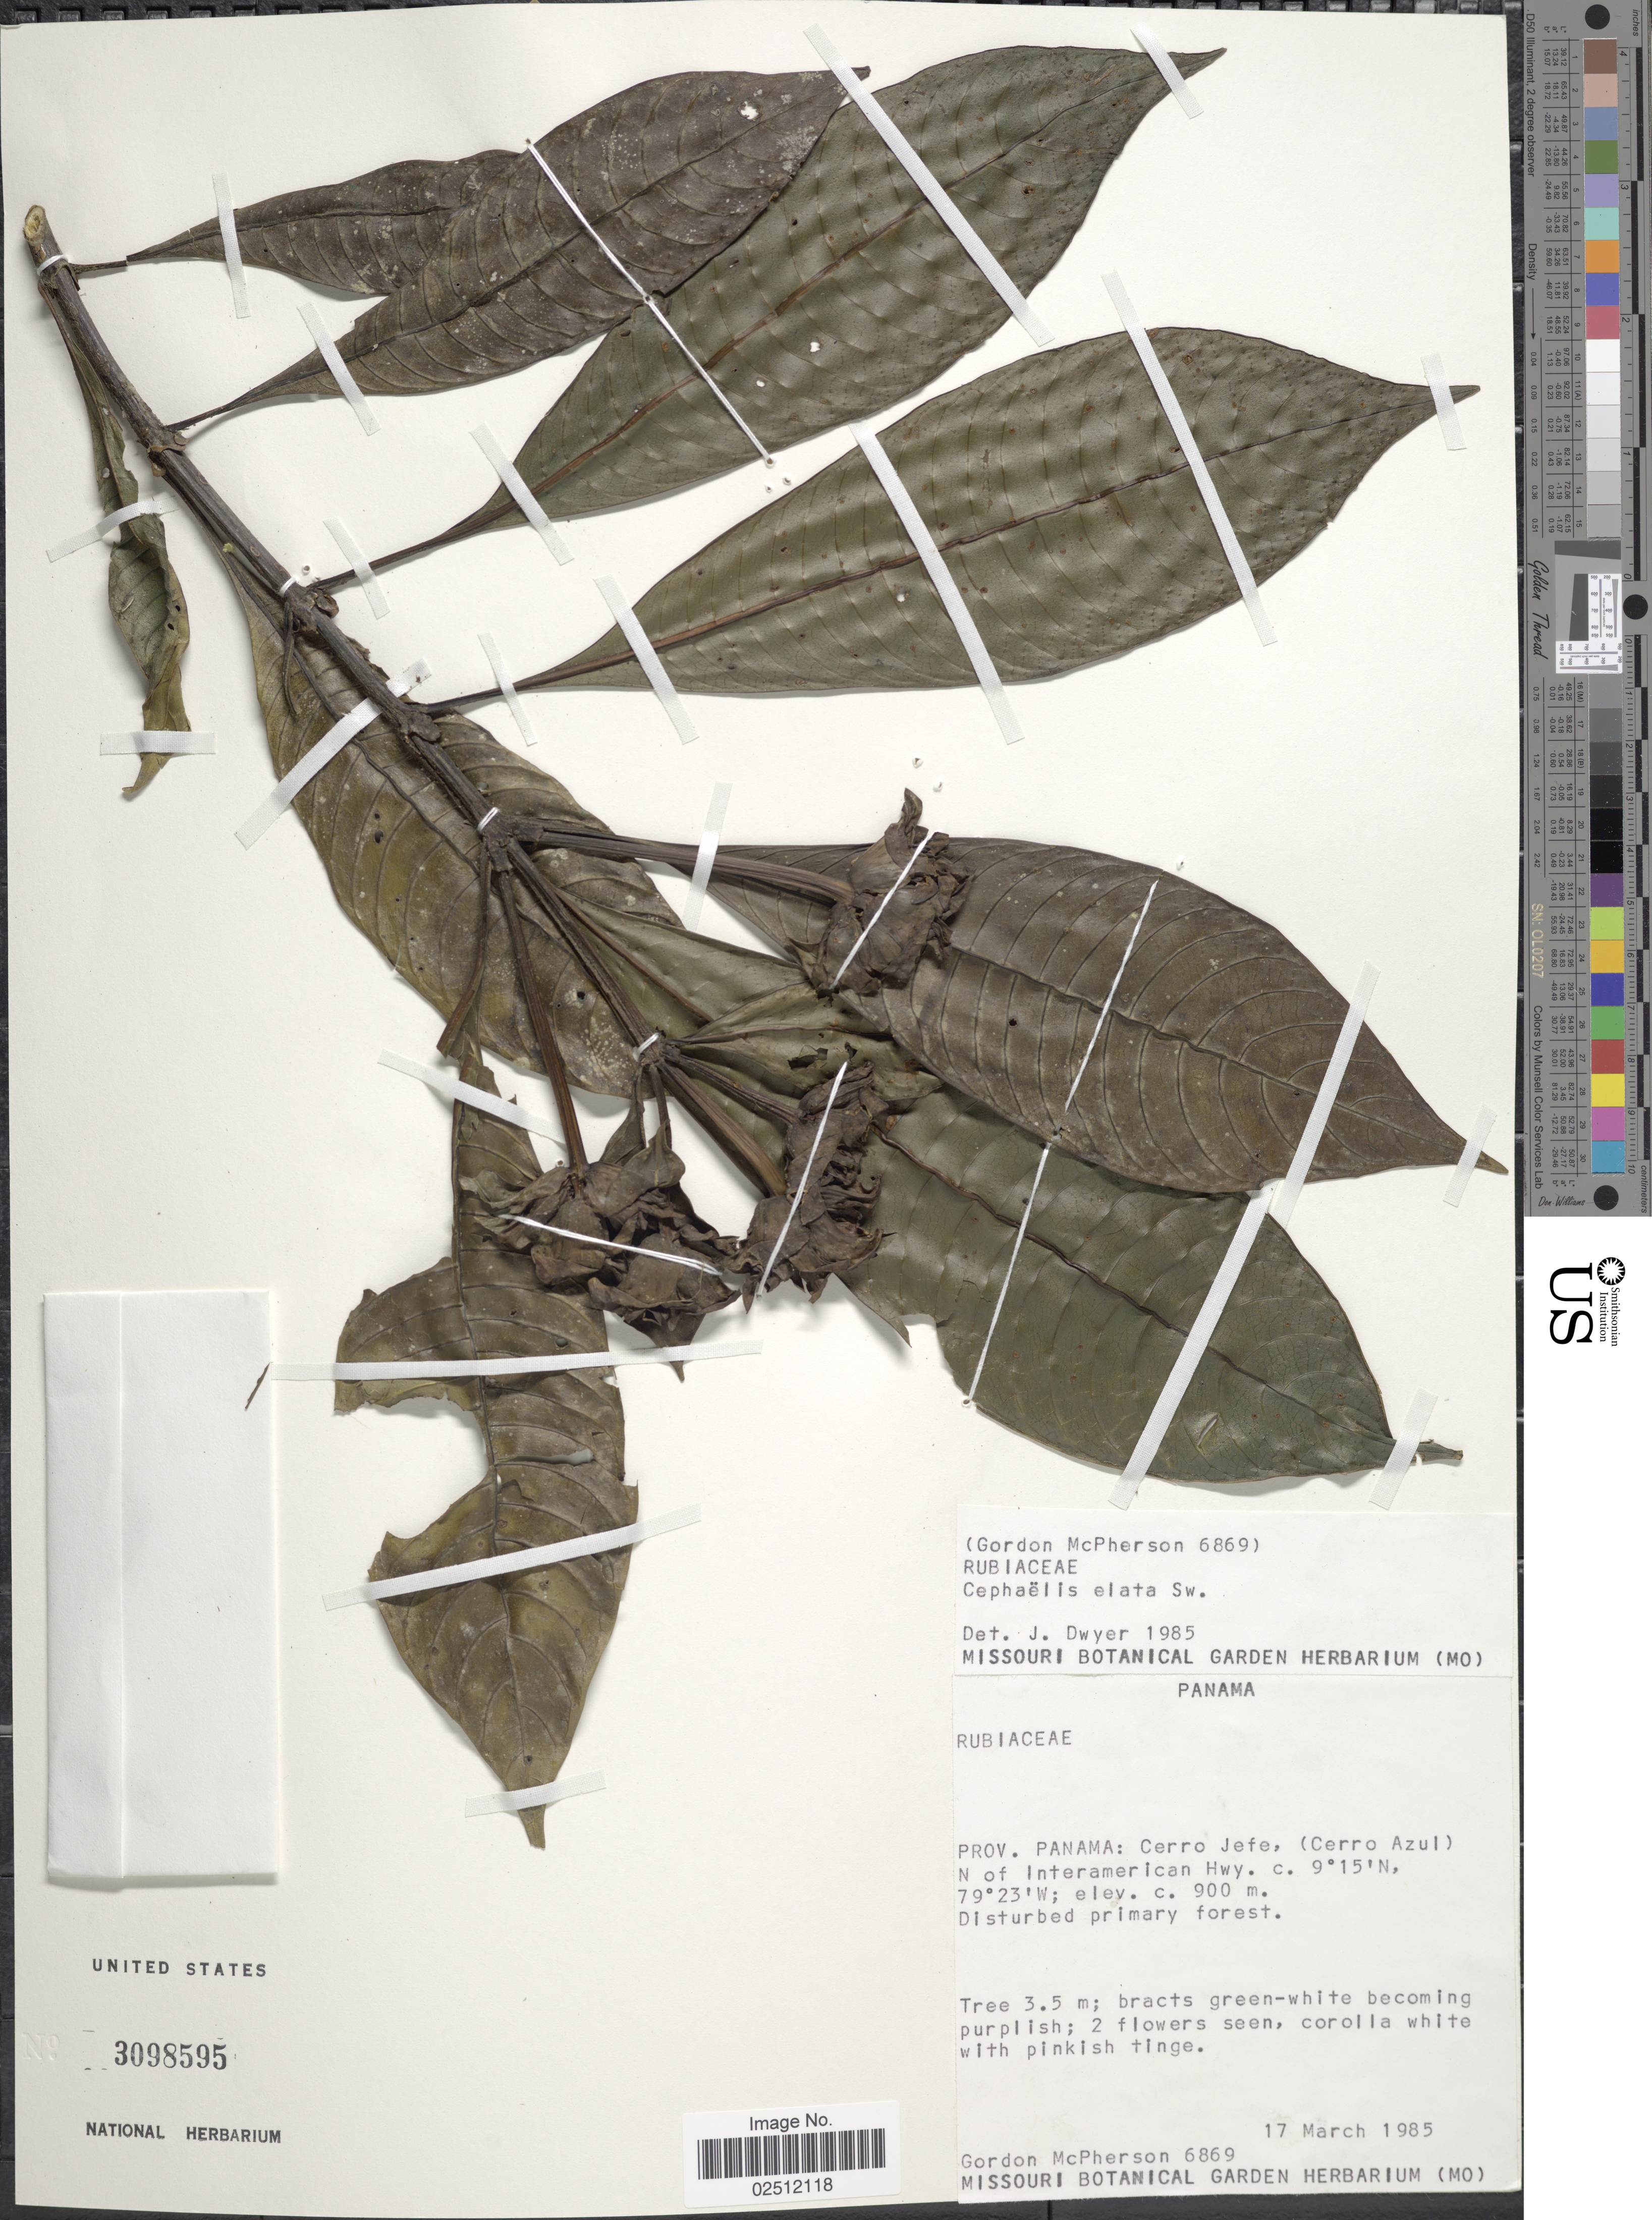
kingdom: Plantae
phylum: Tracheophyta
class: Magnoliopsida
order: Gentianales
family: Rubiaceae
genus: Psychotria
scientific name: Psychotria elata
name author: (Sw.) Hammel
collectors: G. D. McPherson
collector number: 6869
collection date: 1985-03-17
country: Panama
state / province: Panamá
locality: Cerro Jefe, (Cerro Azul) N of Interamerican Hwy. Disturbed primary forest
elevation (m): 900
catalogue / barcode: US 3098595